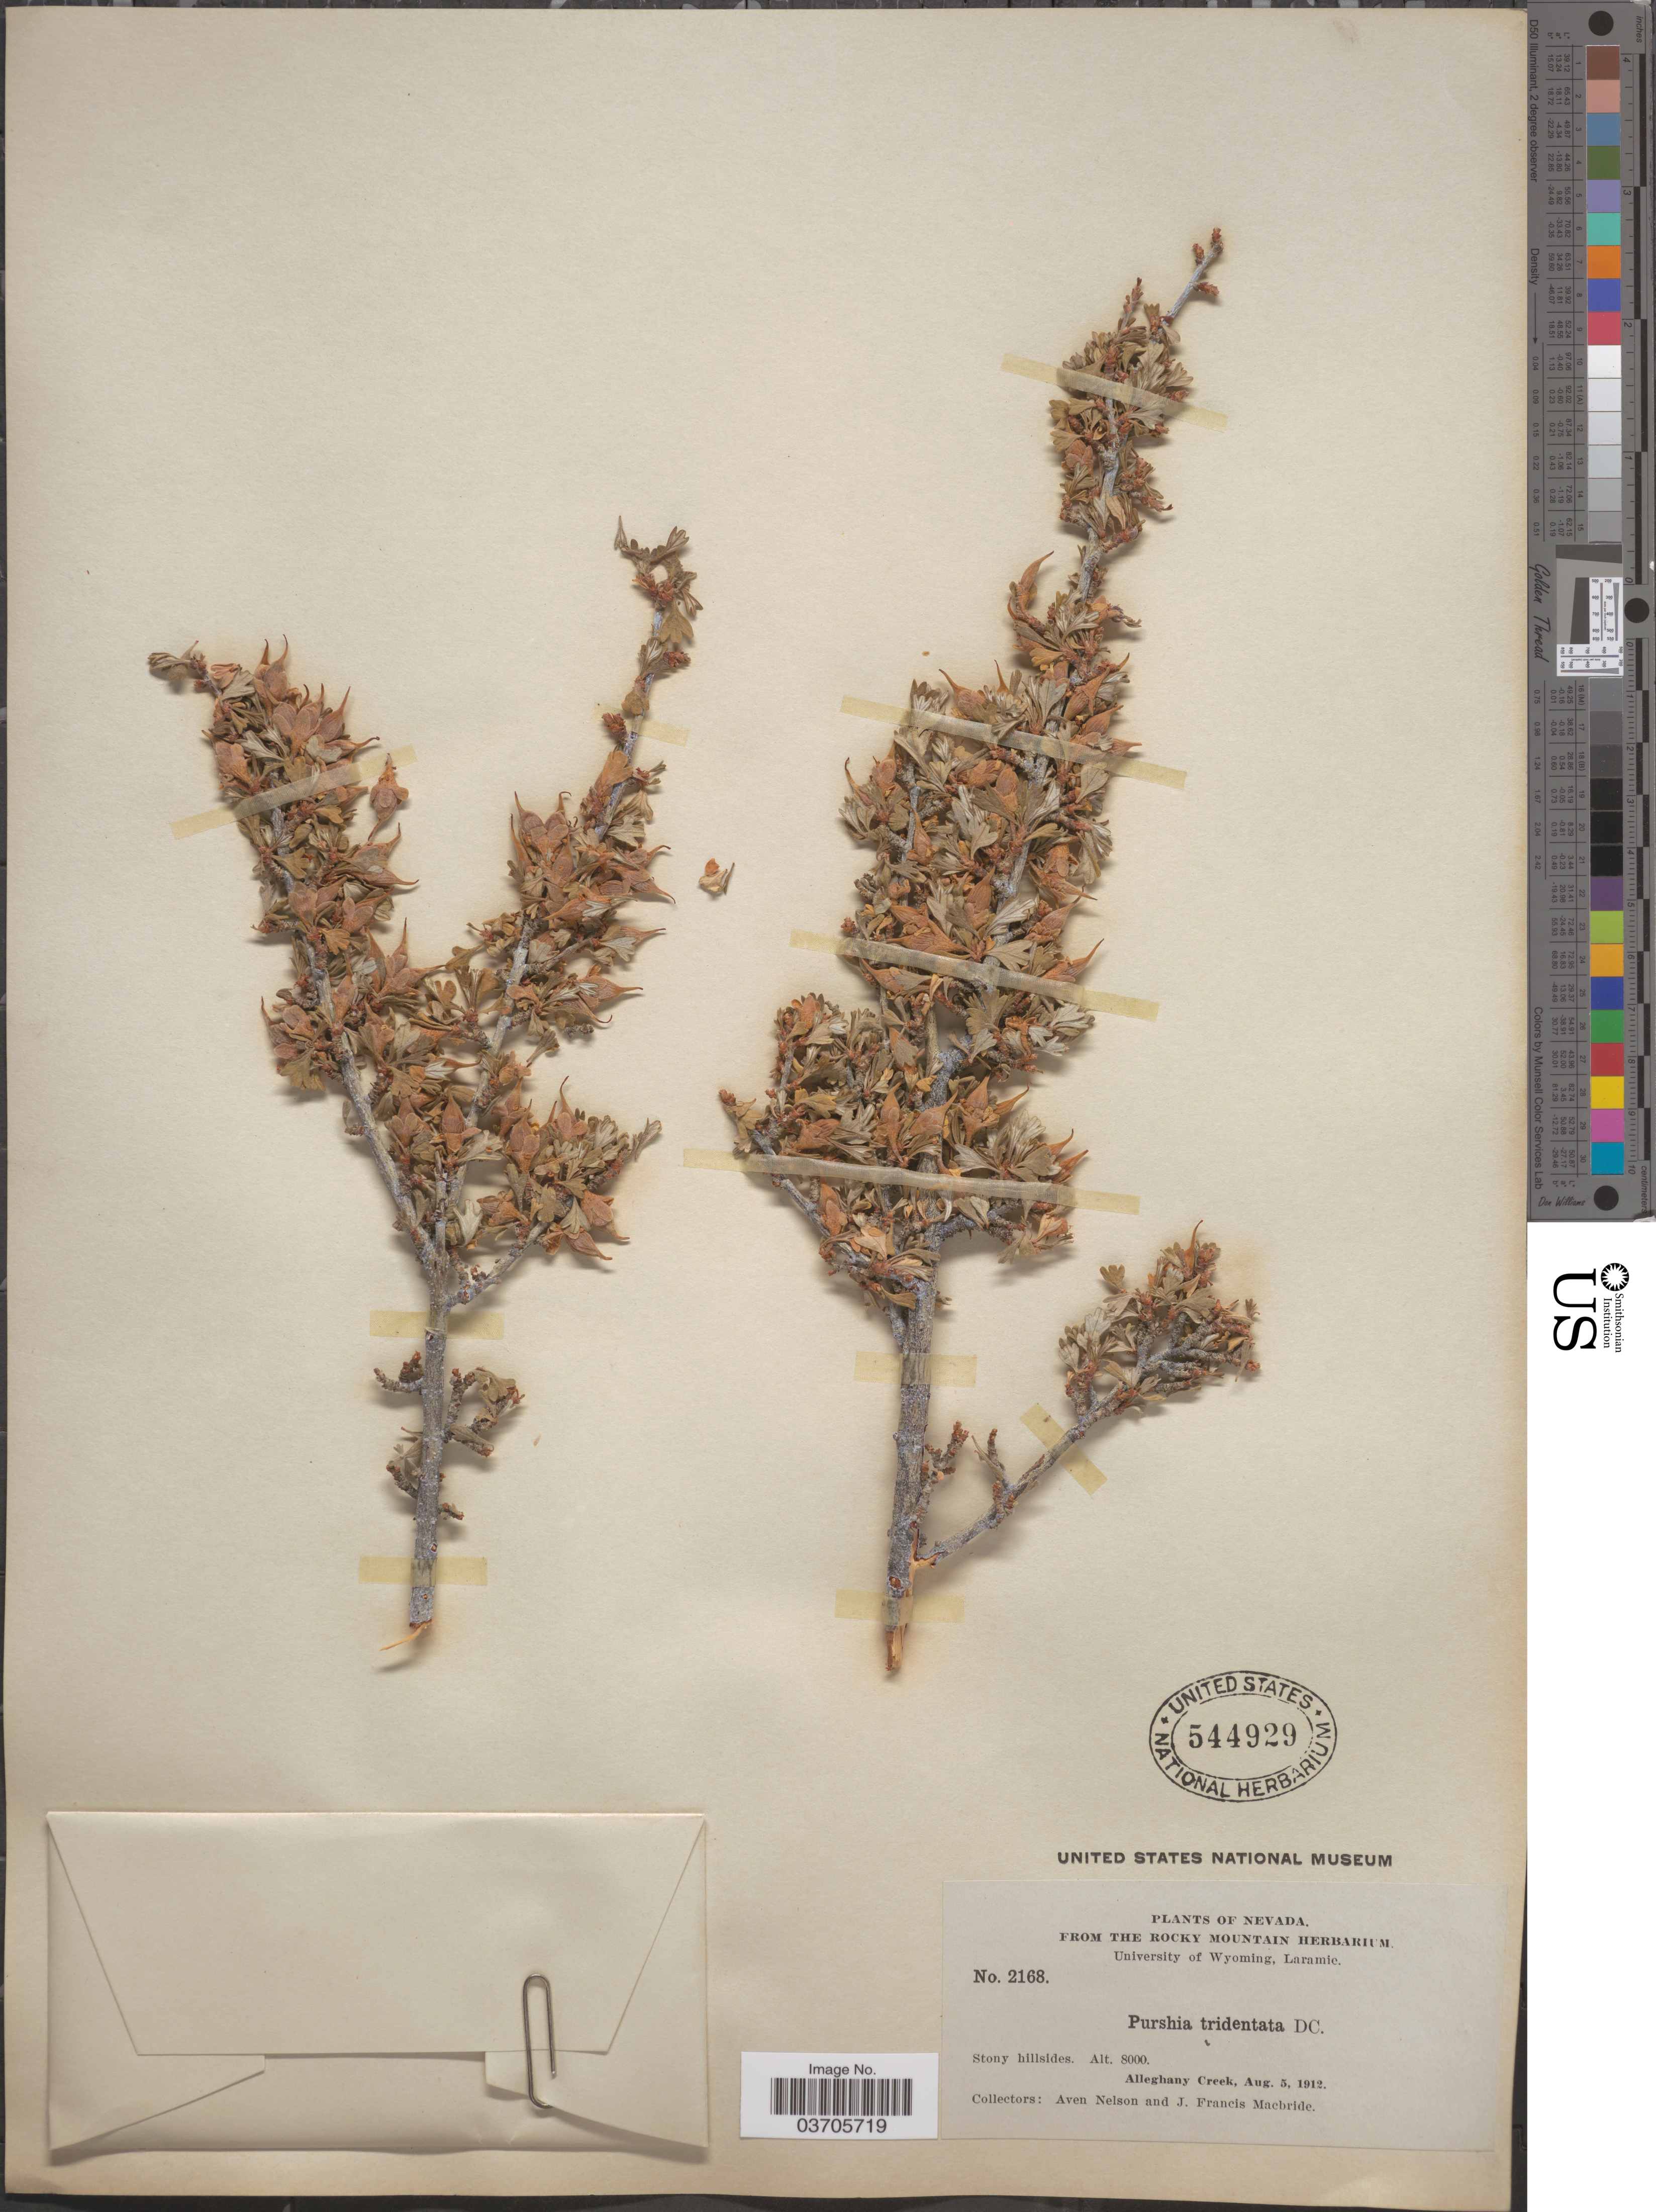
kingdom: Plantae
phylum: Tracheophyta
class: Magnoliopsida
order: Rosales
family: Rosaceae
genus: Purshia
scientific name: Purshia tridentata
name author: (Pursh) DC.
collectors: A. Nelson & J. F. Macbride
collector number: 2168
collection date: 1912-08-05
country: United States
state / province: Nevada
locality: Alleghany Creek.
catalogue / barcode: US 544929